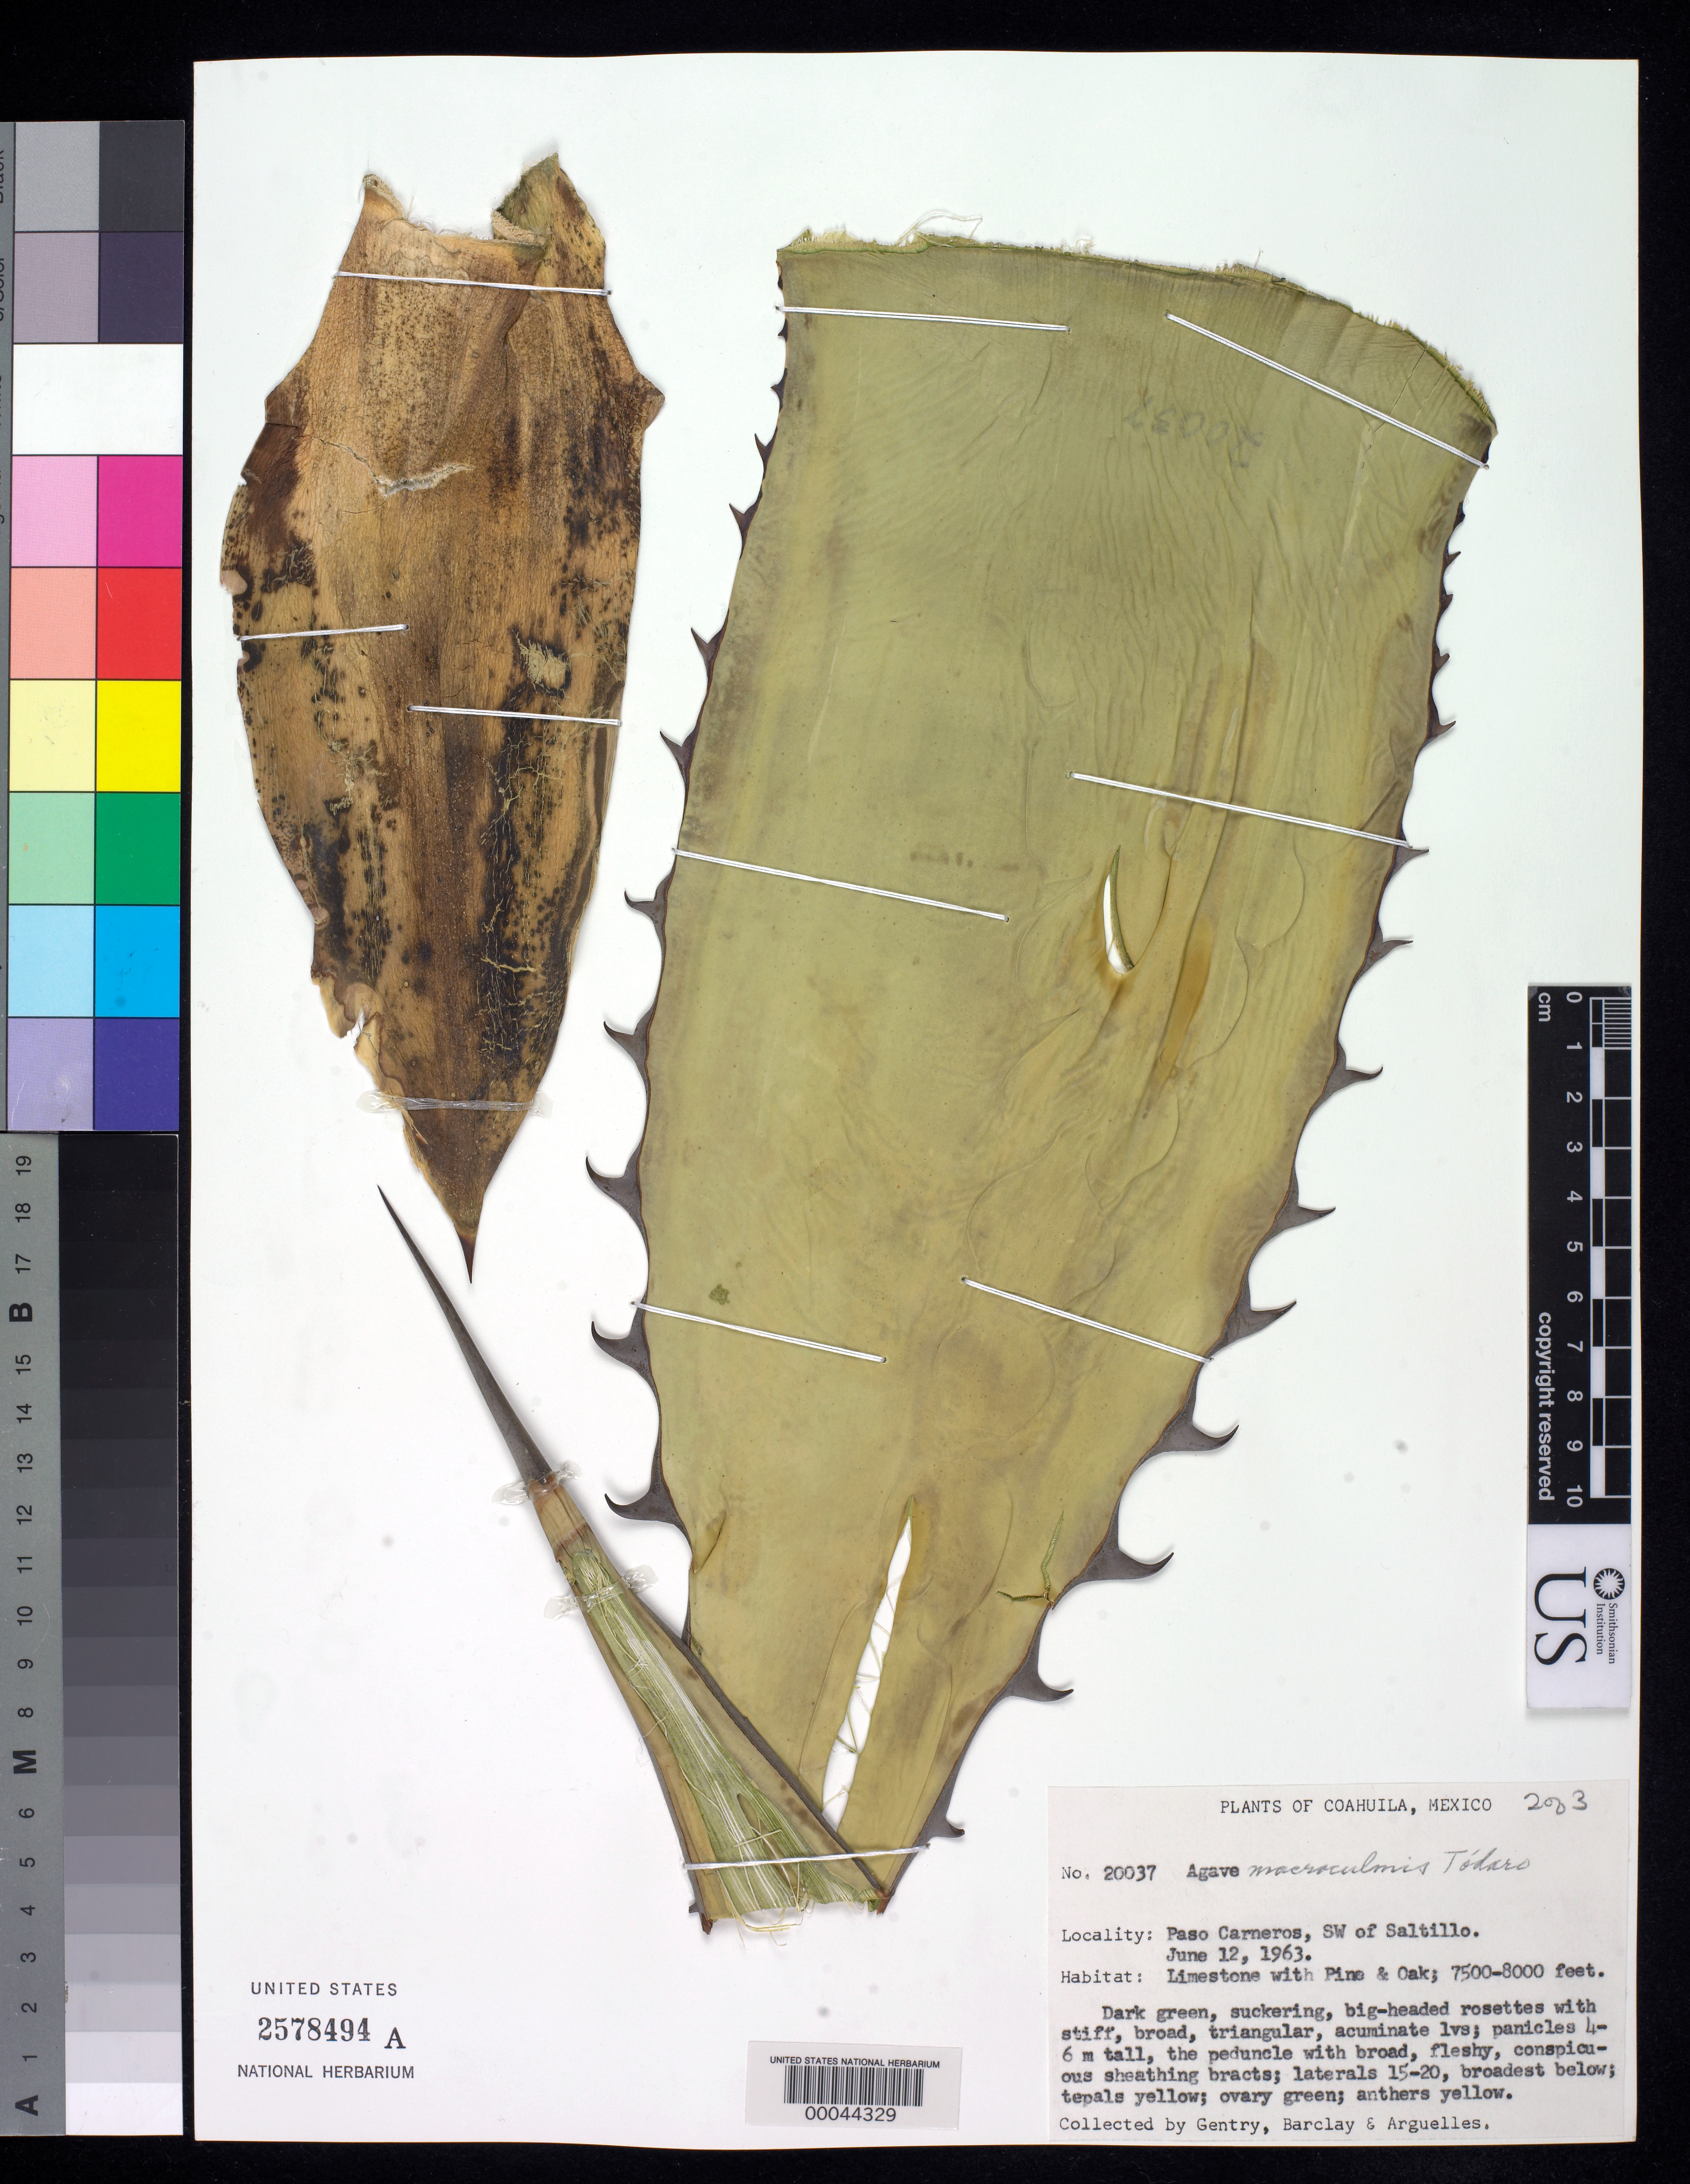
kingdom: Plantae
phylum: Tracheophyta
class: Liliopsida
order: Asparagales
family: Asparagaceae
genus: Agave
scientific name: Agave macroculmis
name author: Tod.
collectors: H. S. Gentry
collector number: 20037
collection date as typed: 12 Jun 1963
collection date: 1963-06-12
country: Mexico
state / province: Coahuila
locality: Paso Carneros, SW of Saltillo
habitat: Limestone with pine & oak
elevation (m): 2286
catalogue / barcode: US 2578494A